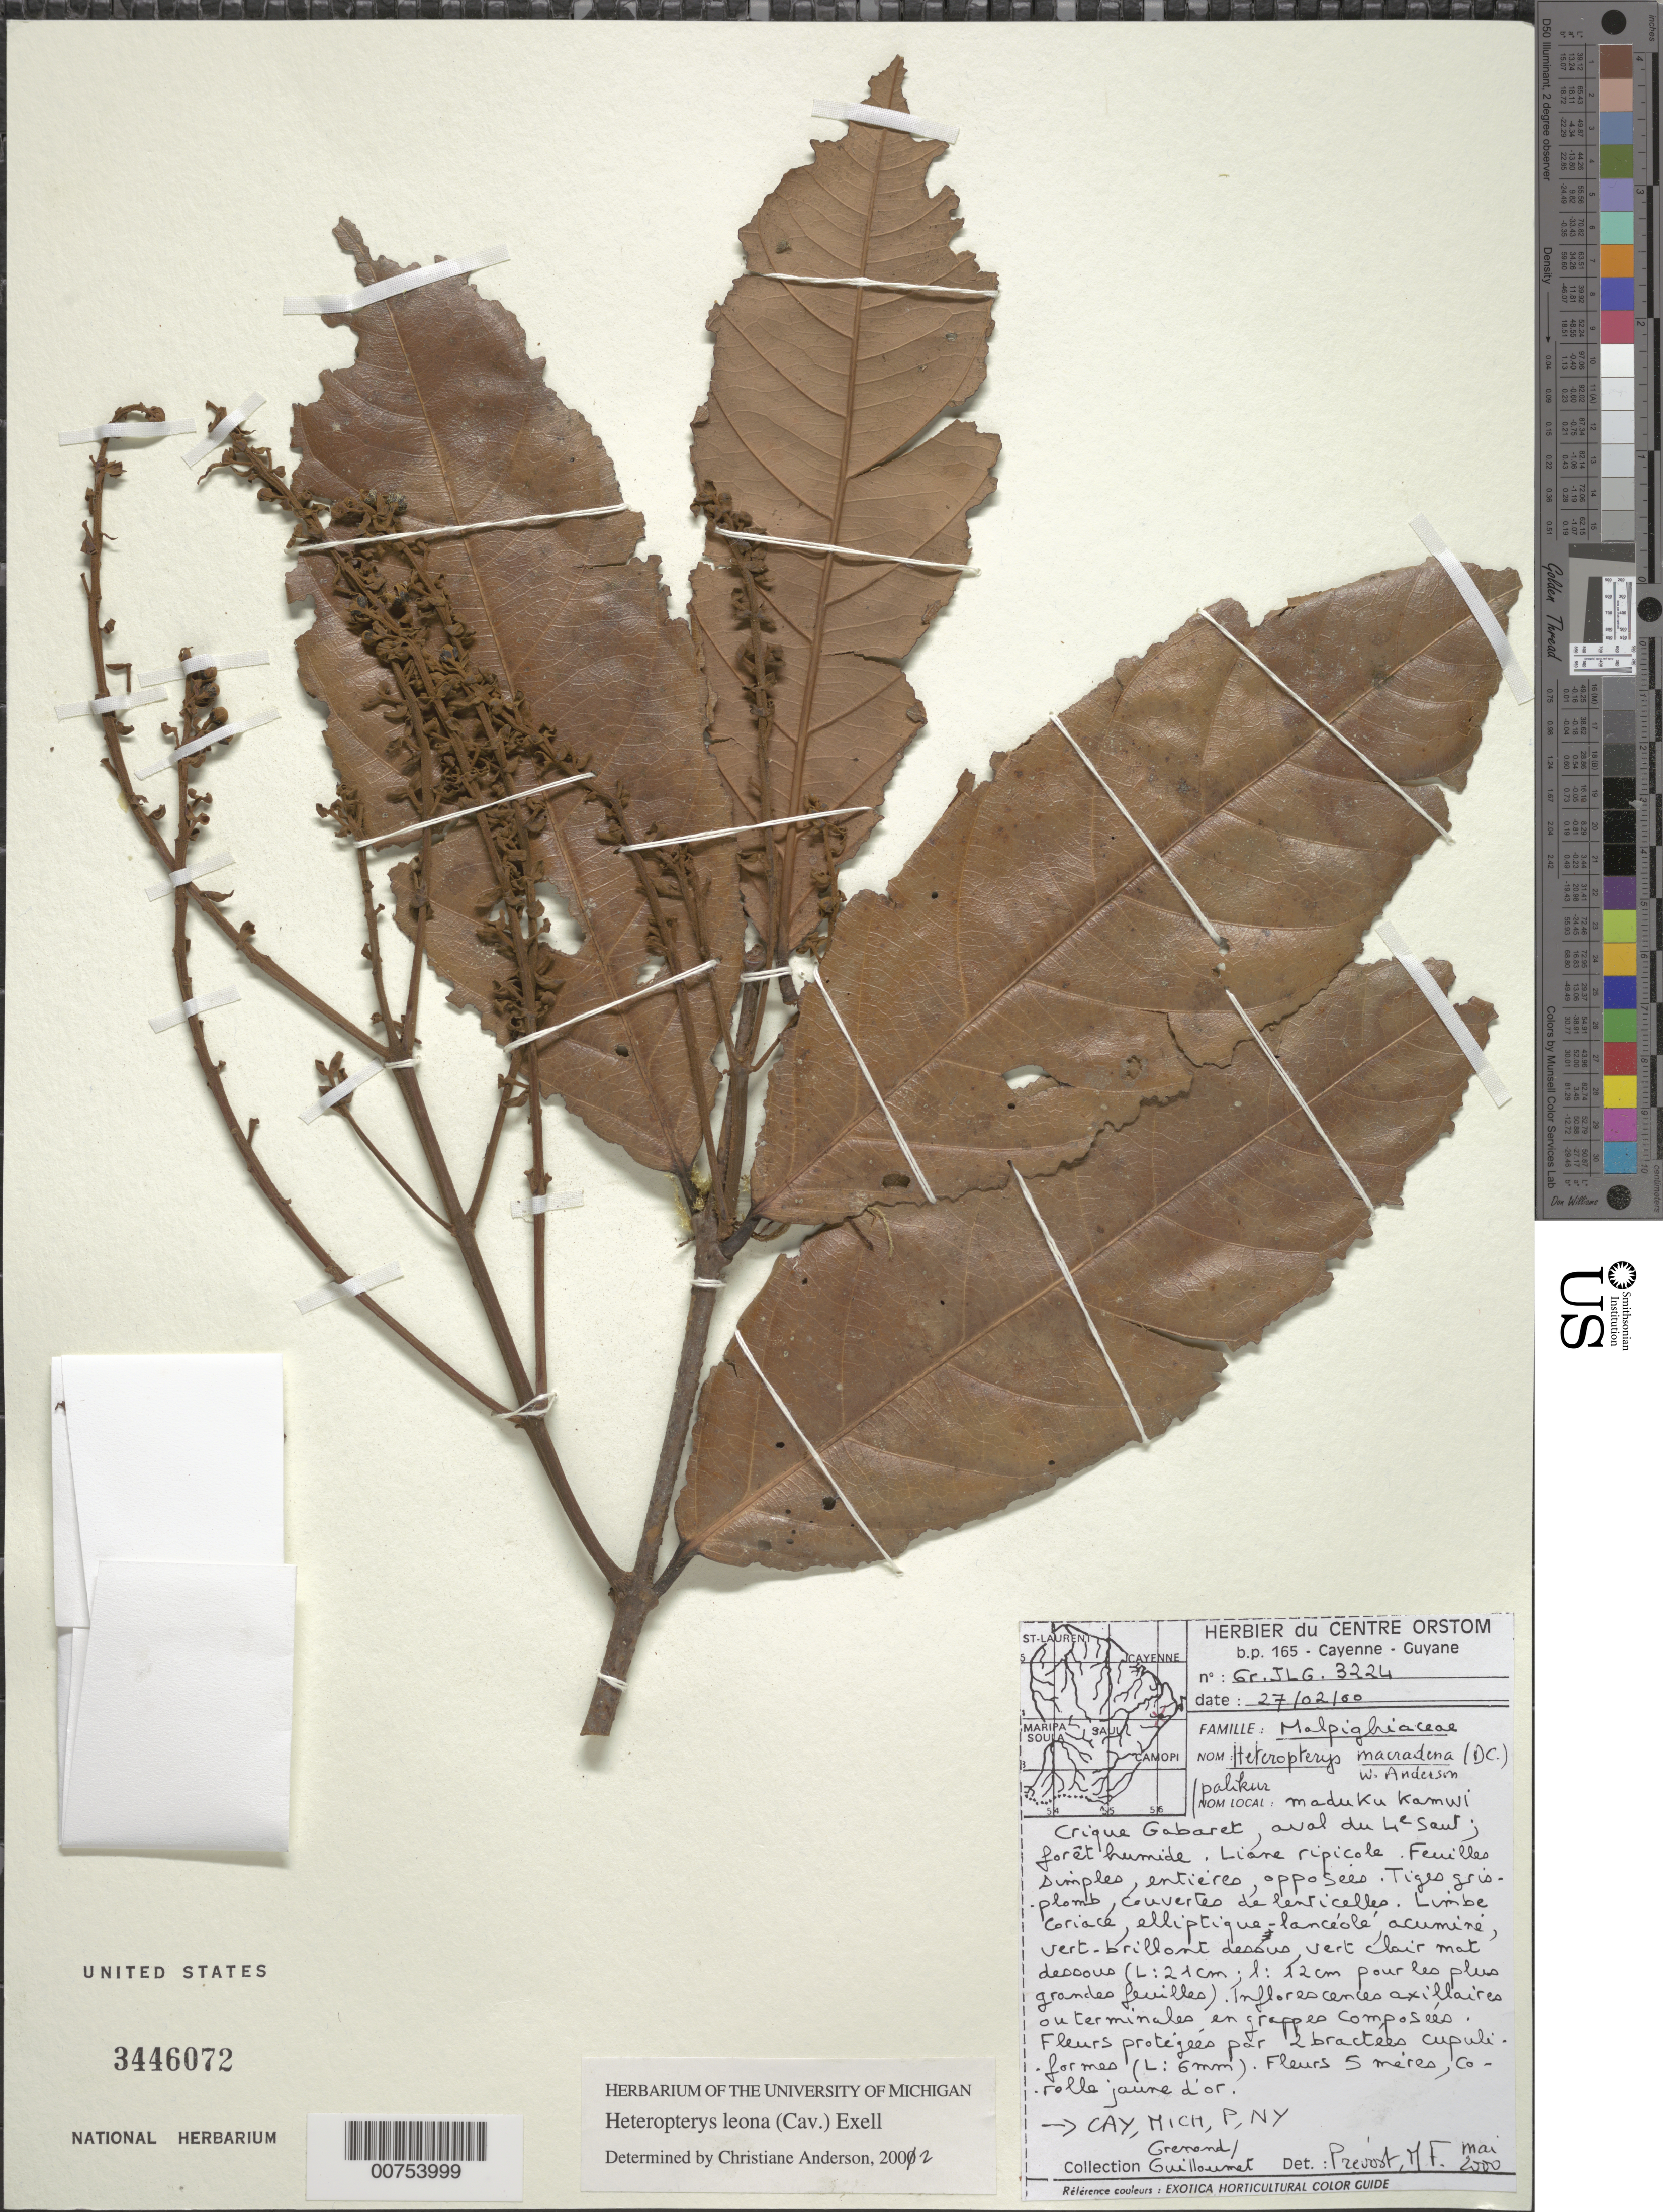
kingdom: Plantae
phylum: Tracheophyta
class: Magnoliopsida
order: Malpighiales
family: Malpighiaceae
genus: Heteropterys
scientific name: Heteropterys leona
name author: (Cav.) Exell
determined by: Anderson, C.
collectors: P. Grenand & J. Guilloumet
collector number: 3224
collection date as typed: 27-Feb-00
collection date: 2000-02-27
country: French Guiana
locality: St. Georges de l'Oyapock, Crique Gabaret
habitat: Wet forest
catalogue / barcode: US 3446072